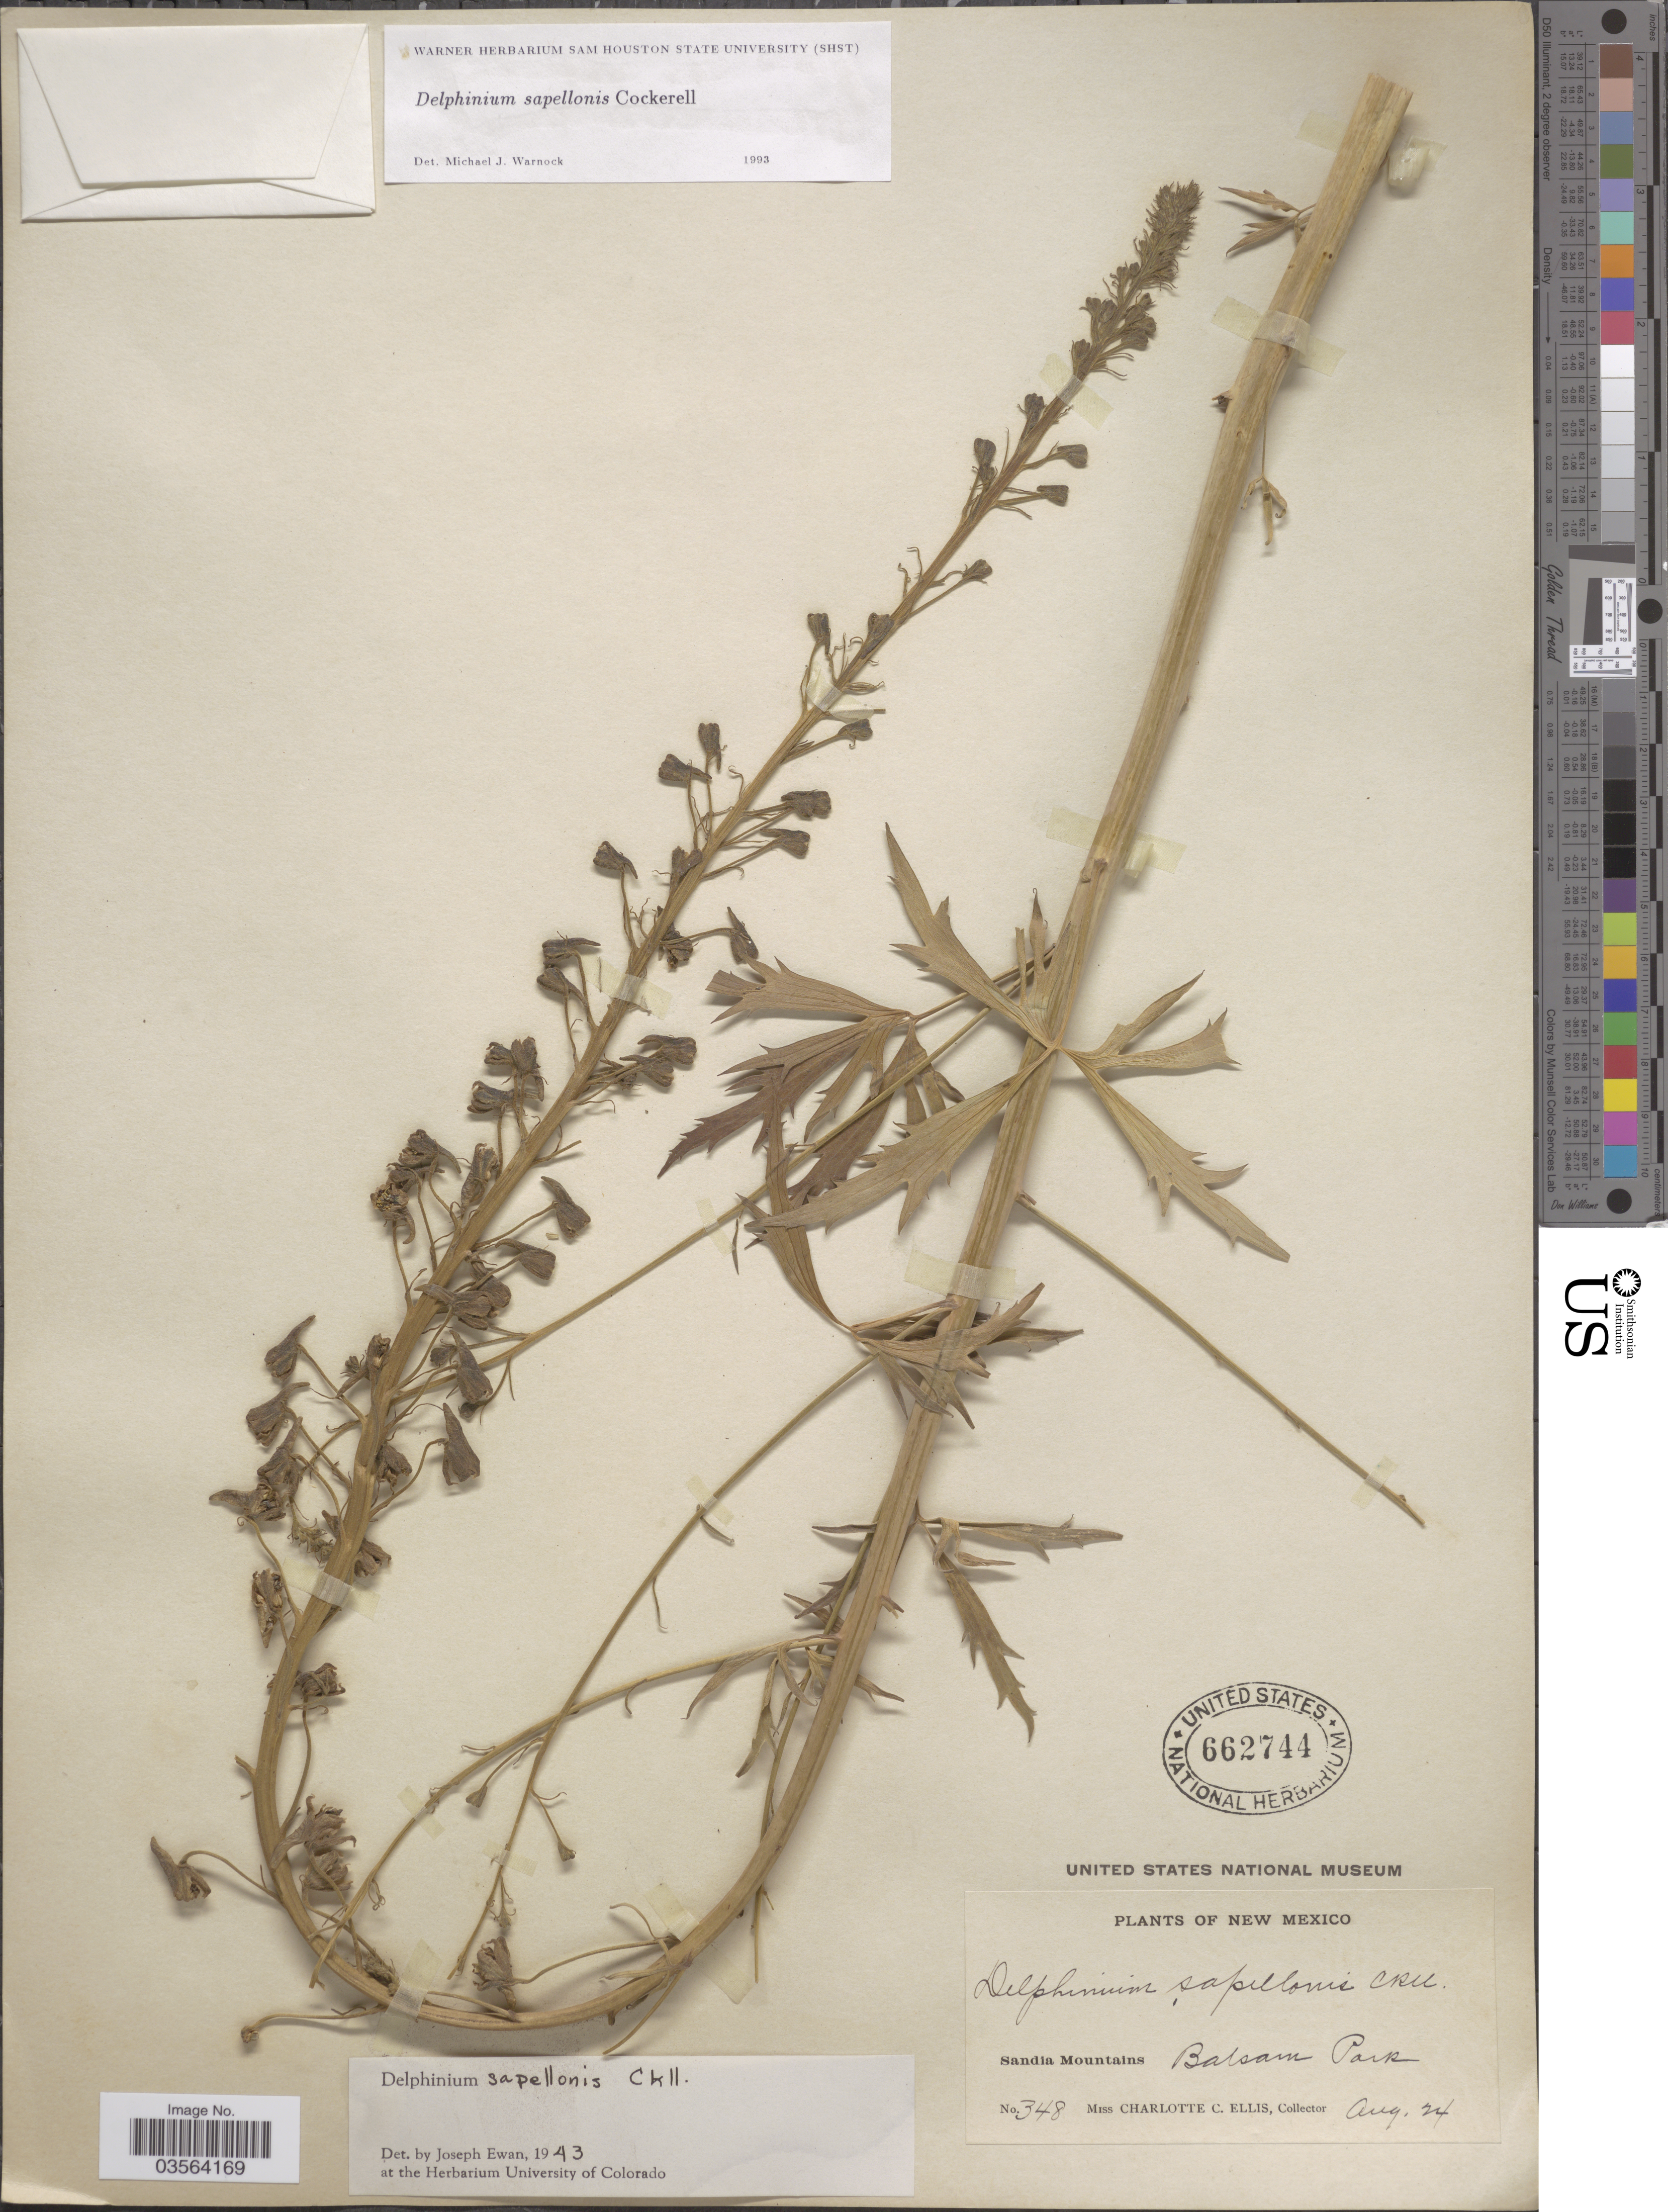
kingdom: Plantae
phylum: Tracheophyta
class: Magnoliopsida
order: Ranunculales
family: Ranunculaceae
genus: Delphinium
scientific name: Delphinium sapellonis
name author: Cockerell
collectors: C. C. Ellis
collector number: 348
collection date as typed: Transcribed d/m/y: /8/24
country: United States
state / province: New Mexico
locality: Sandia Mountains, Balsam Park.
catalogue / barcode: US 662744